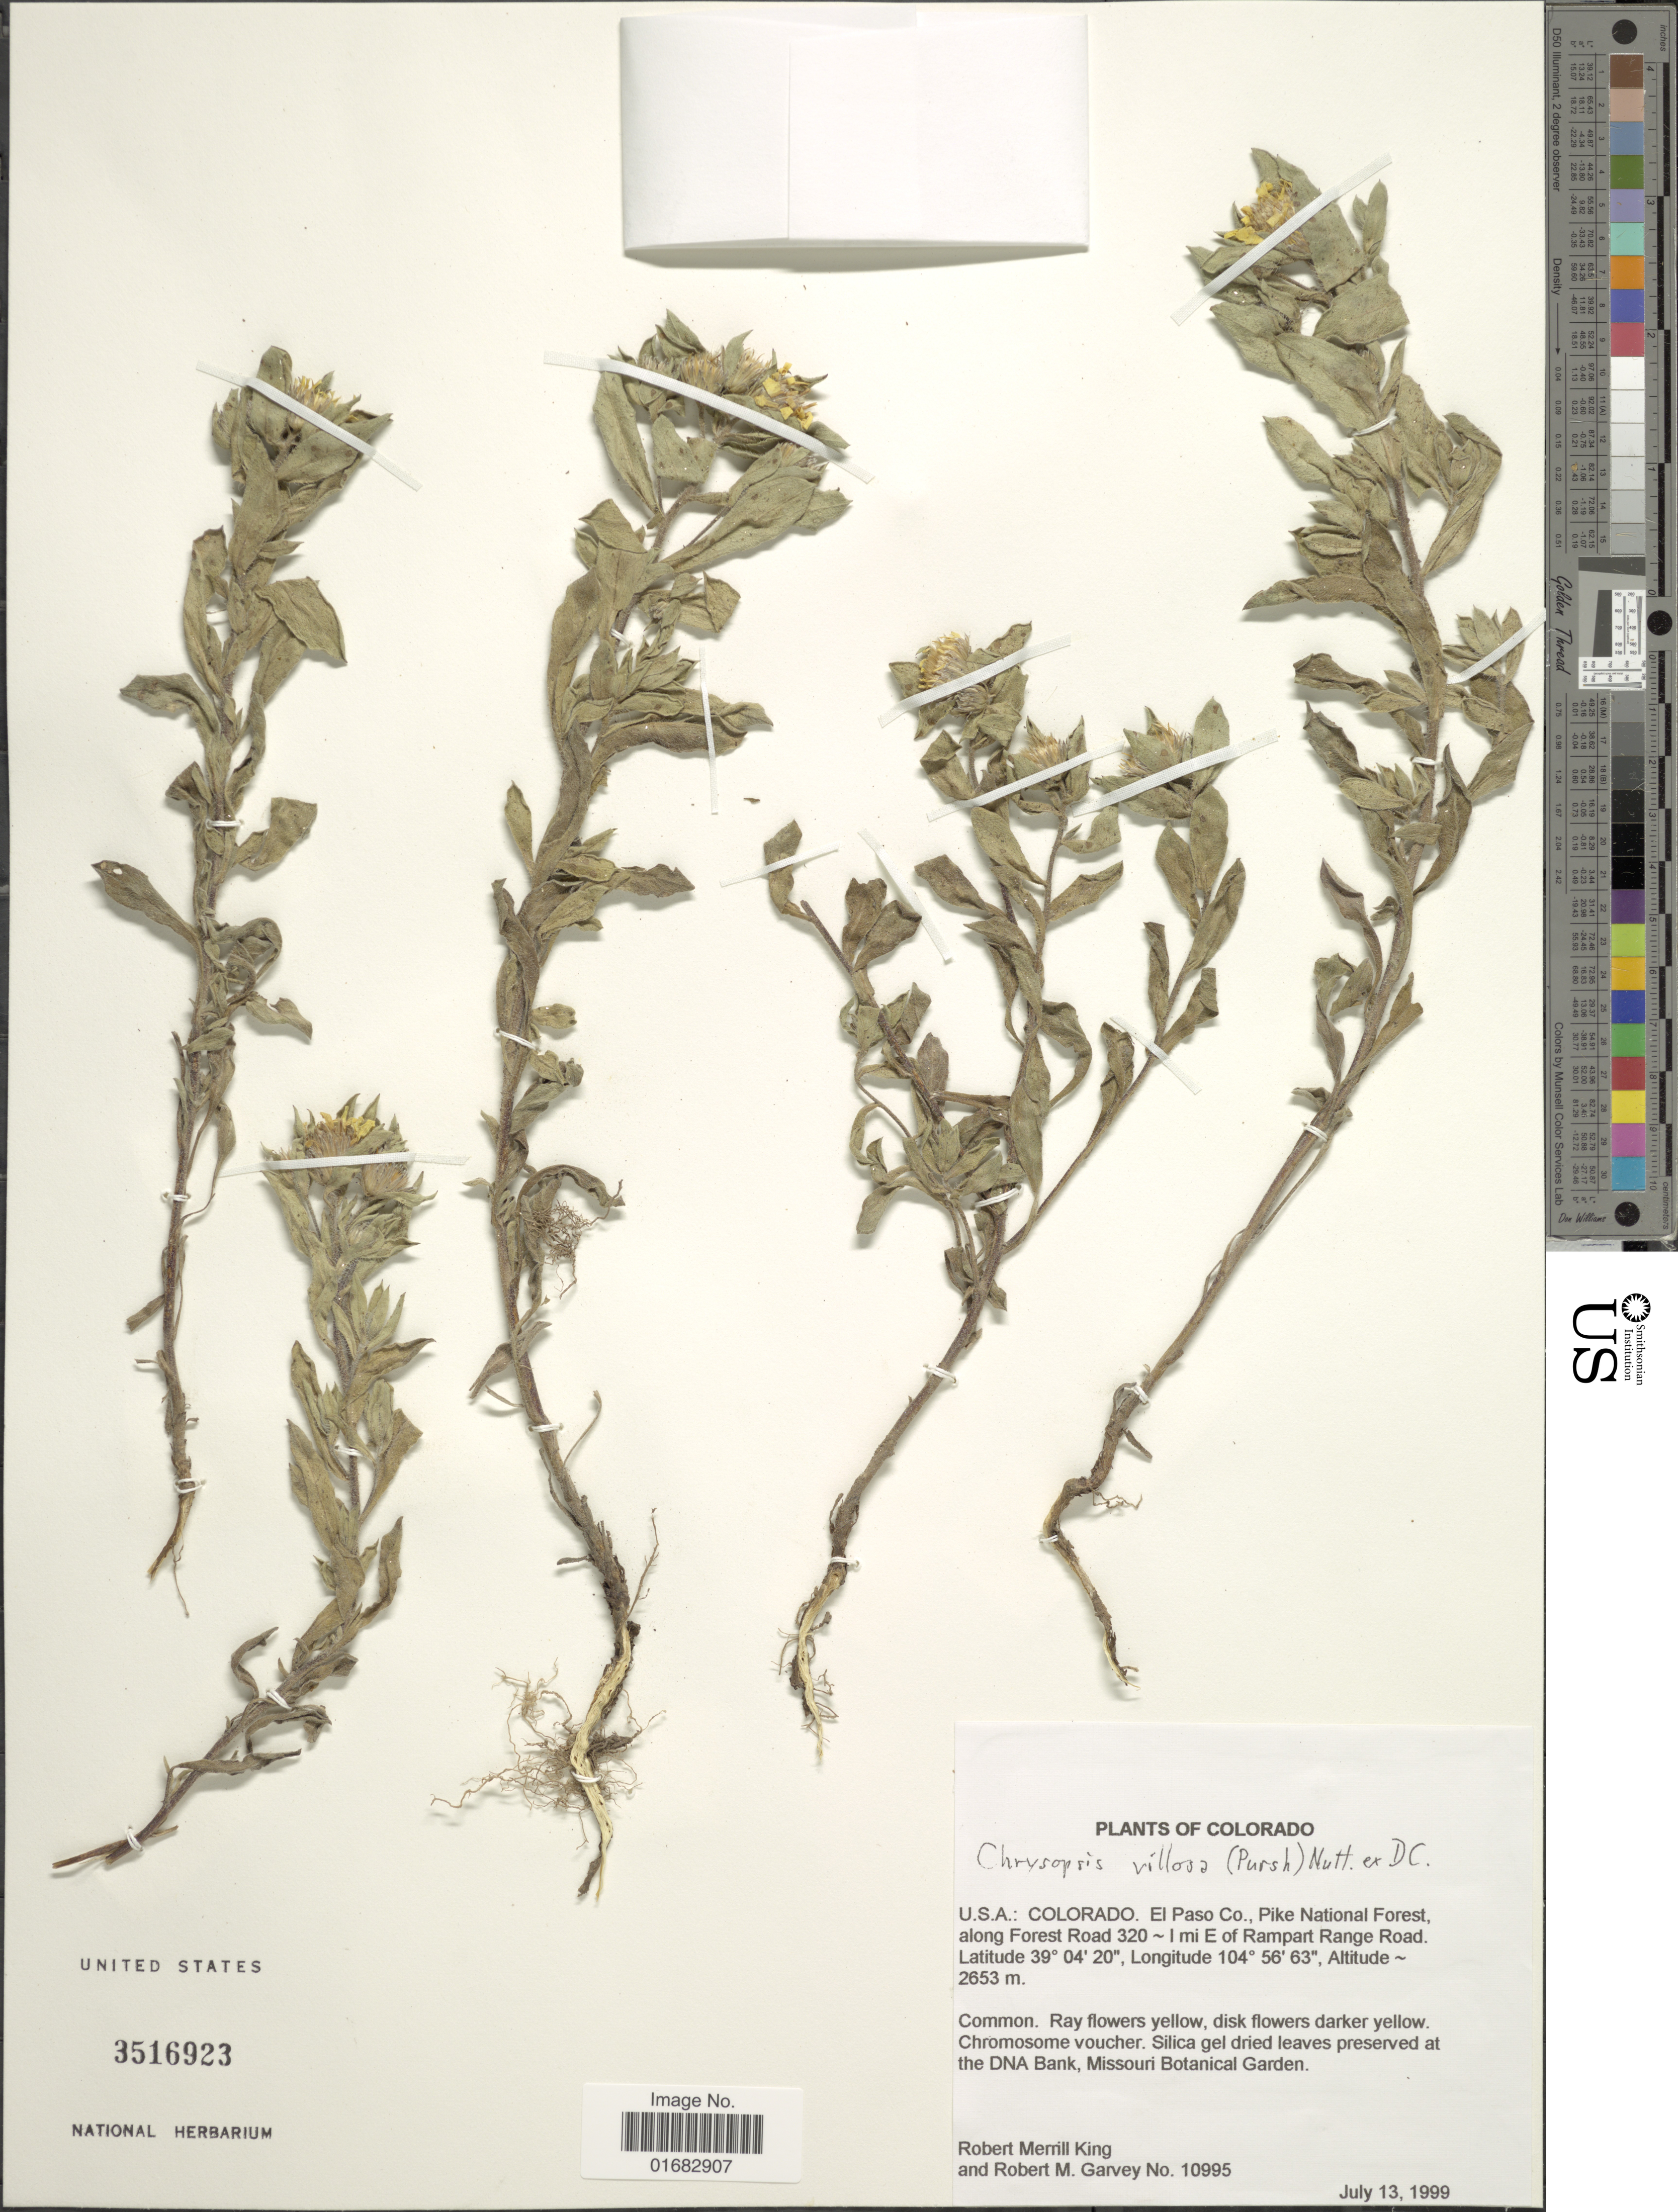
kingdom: Plantae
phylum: Tracheophyta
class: Magnoliopsida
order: Asterales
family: Asteraceae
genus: Heterotheca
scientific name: Heterotheca villosa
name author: (Pursh) Shinners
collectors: R. M. King & R. Garvey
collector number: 10995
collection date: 1999-07-13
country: United States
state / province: Colorado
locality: El Paso Co., Pike National Forest, along Forest Road 320, 1 mi E of Rampart Range Road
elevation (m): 2653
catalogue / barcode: US 3516923